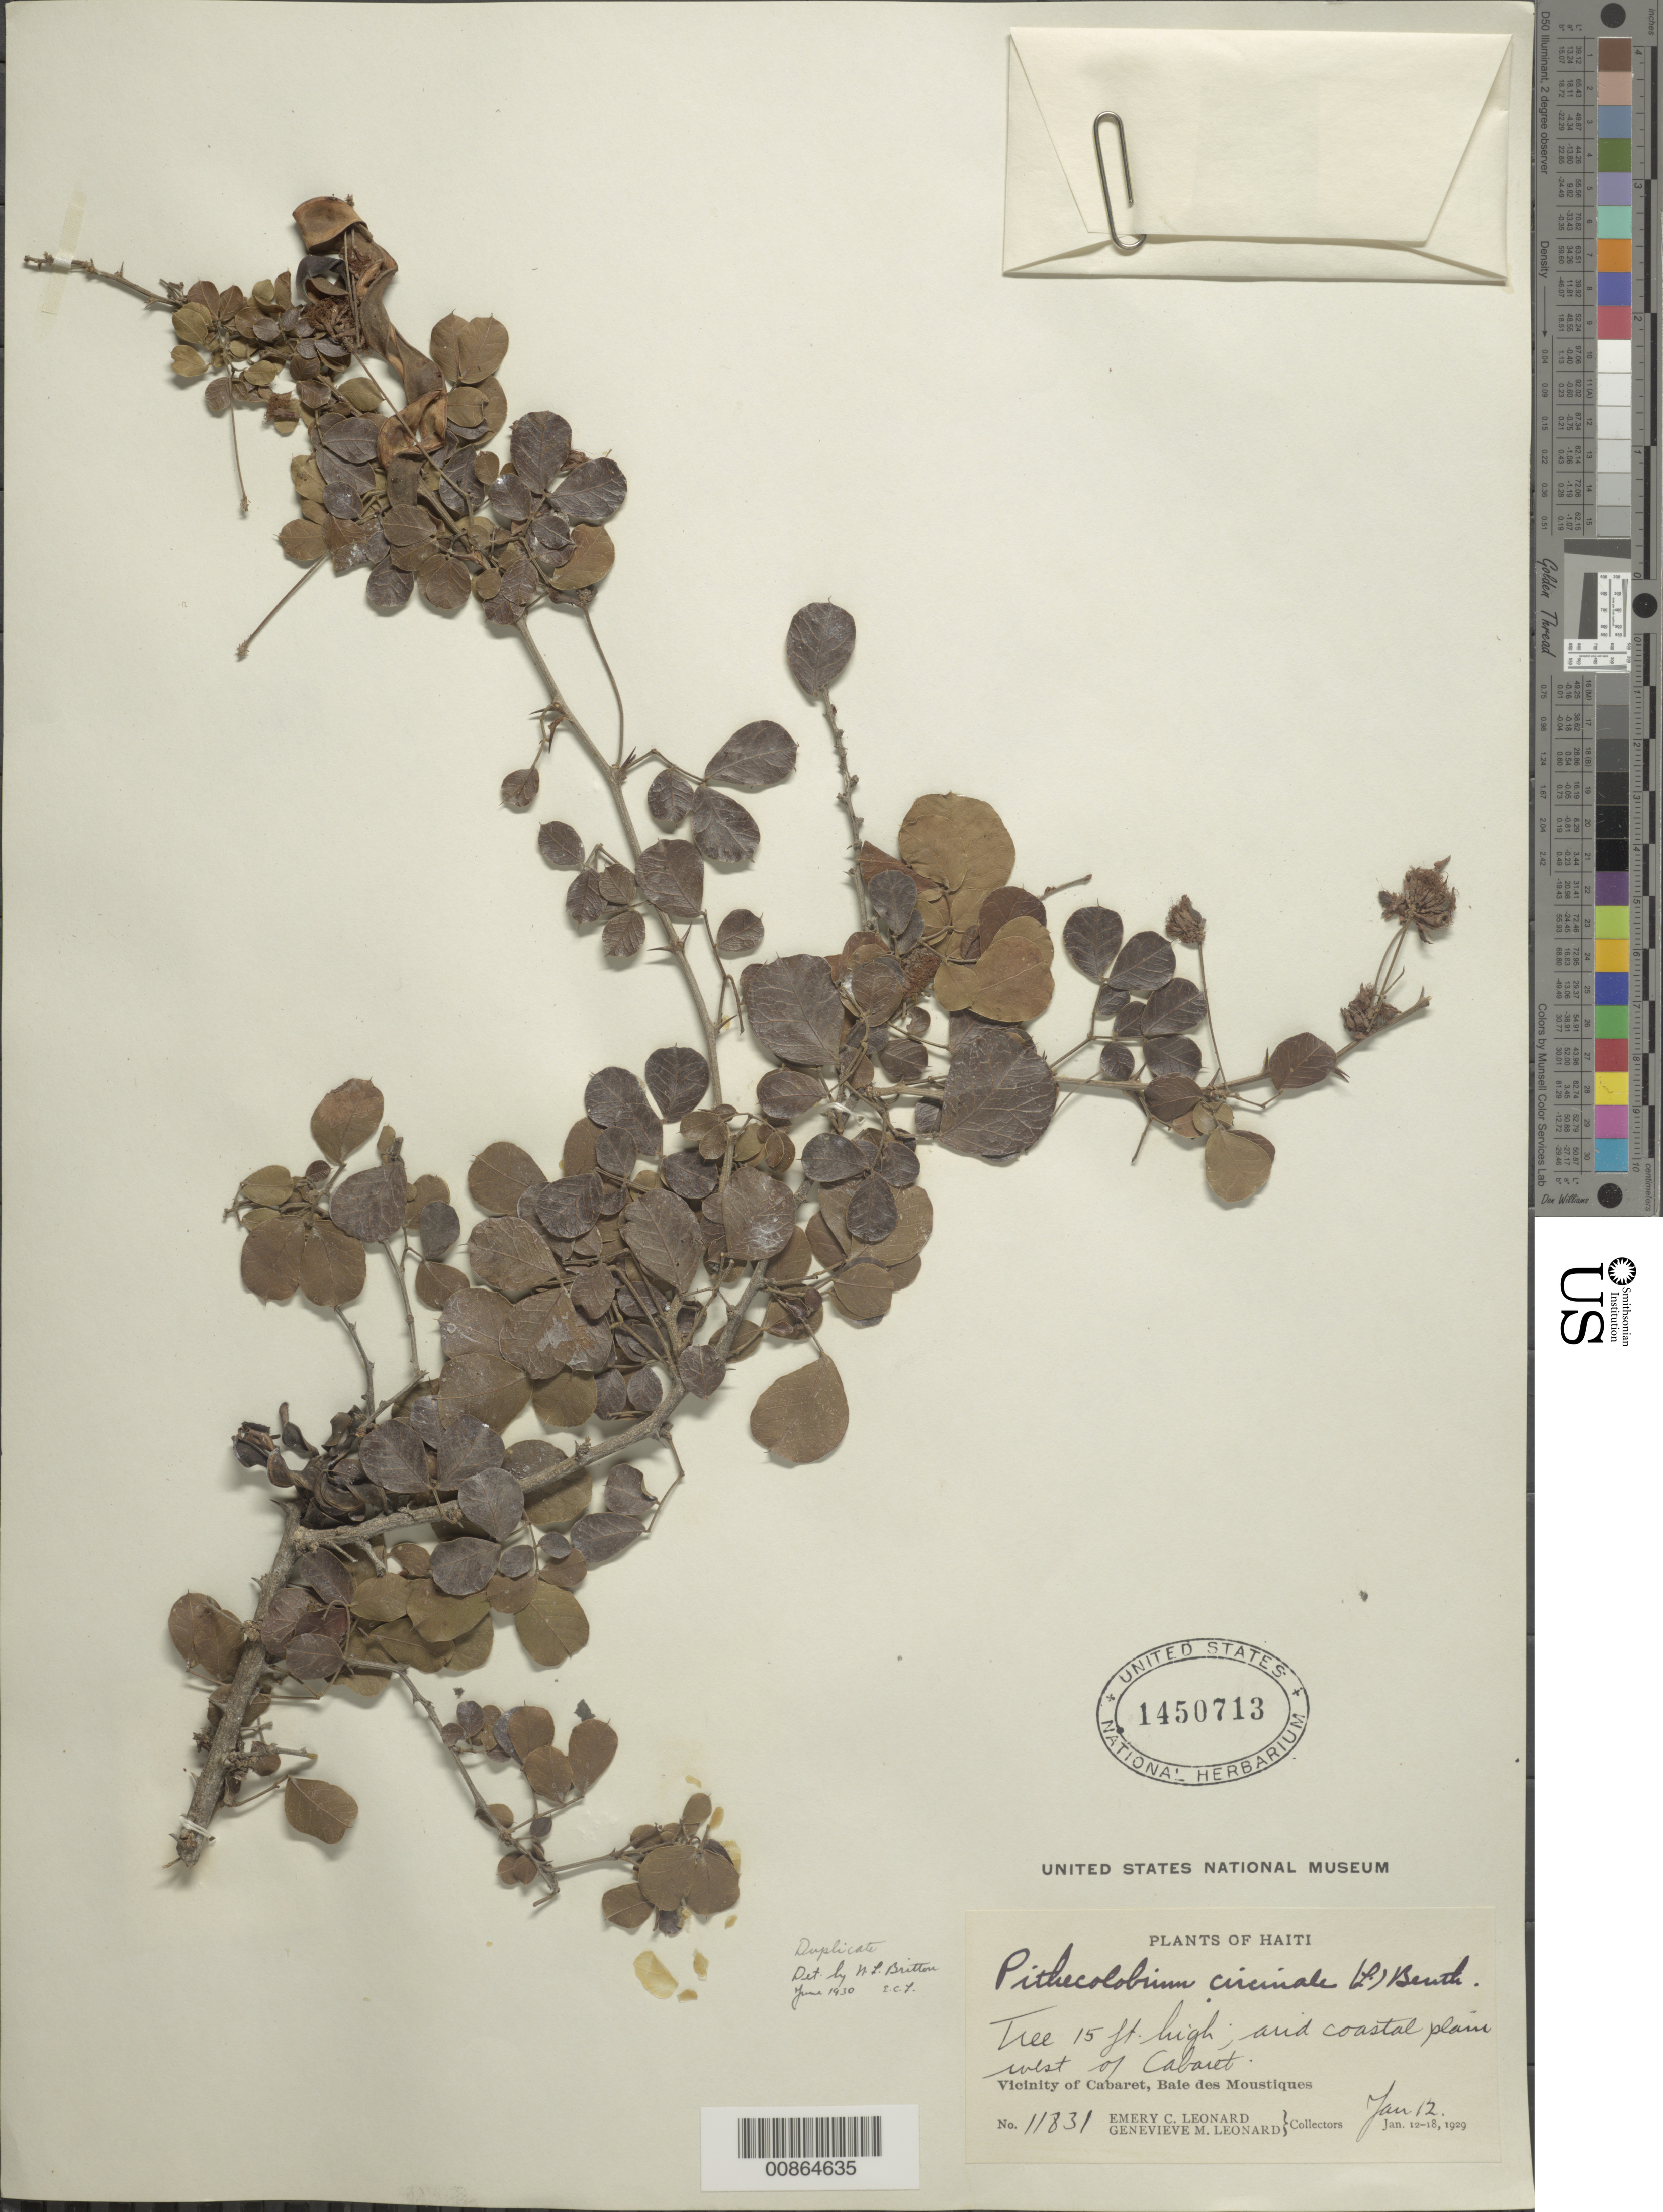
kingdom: Plantae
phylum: Tracheophyta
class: Magnoliopsida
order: Fabales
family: Fabaceae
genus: Pithecellobium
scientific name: Pithecellobium circinale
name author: (L.) Benth.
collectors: E. C. Leonard & G. M. Leonard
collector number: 11831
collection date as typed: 12 Jan 1929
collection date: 1929-01-12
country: Haiti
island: Hispaniola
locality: Vicinity of Cabaret, Baie des Moustiques. West of Cabaret.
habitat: Arid coastal plain.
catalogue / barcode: US 1450713